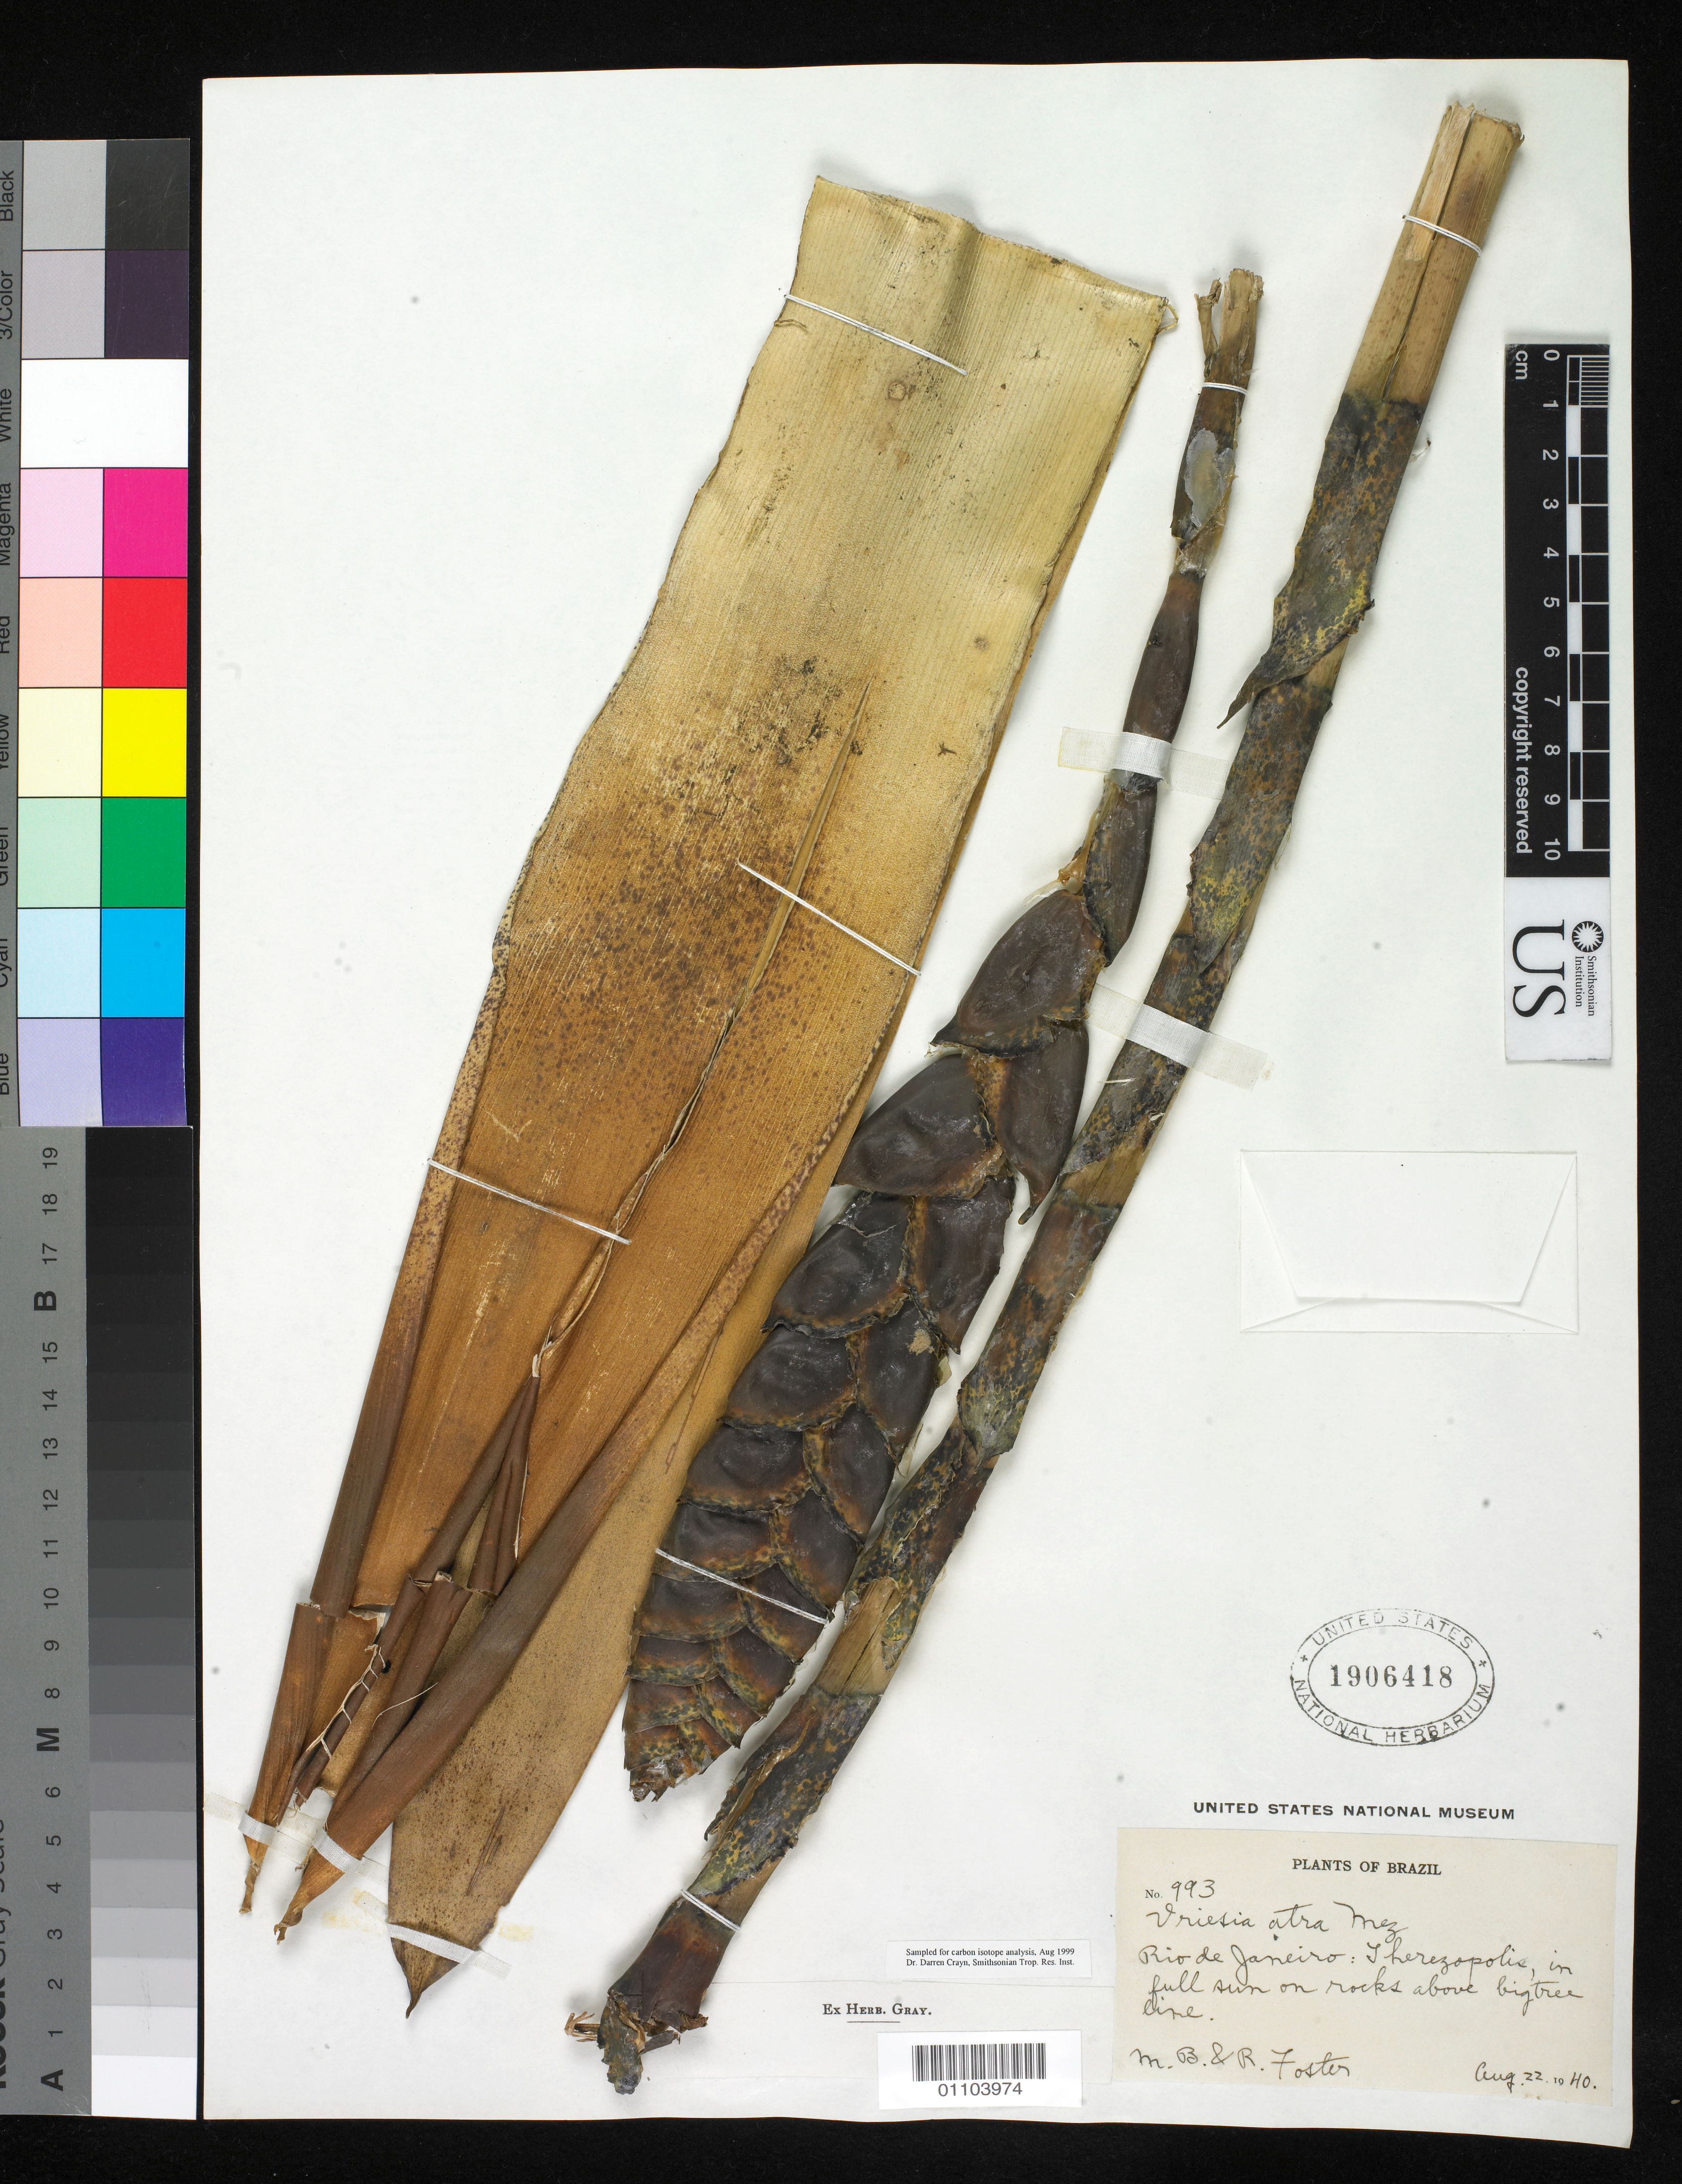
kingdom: Plantae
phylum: Tracheophyta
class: Liliopsida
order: Poales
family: Bromeliaceae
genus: Vriesea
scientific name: Vriesea atra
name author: Mez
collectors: M. B. Foster & R. Foster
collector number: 993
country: Brazil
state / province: Rio de Janeiro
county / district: Teresópolis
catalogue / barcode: US 1906418